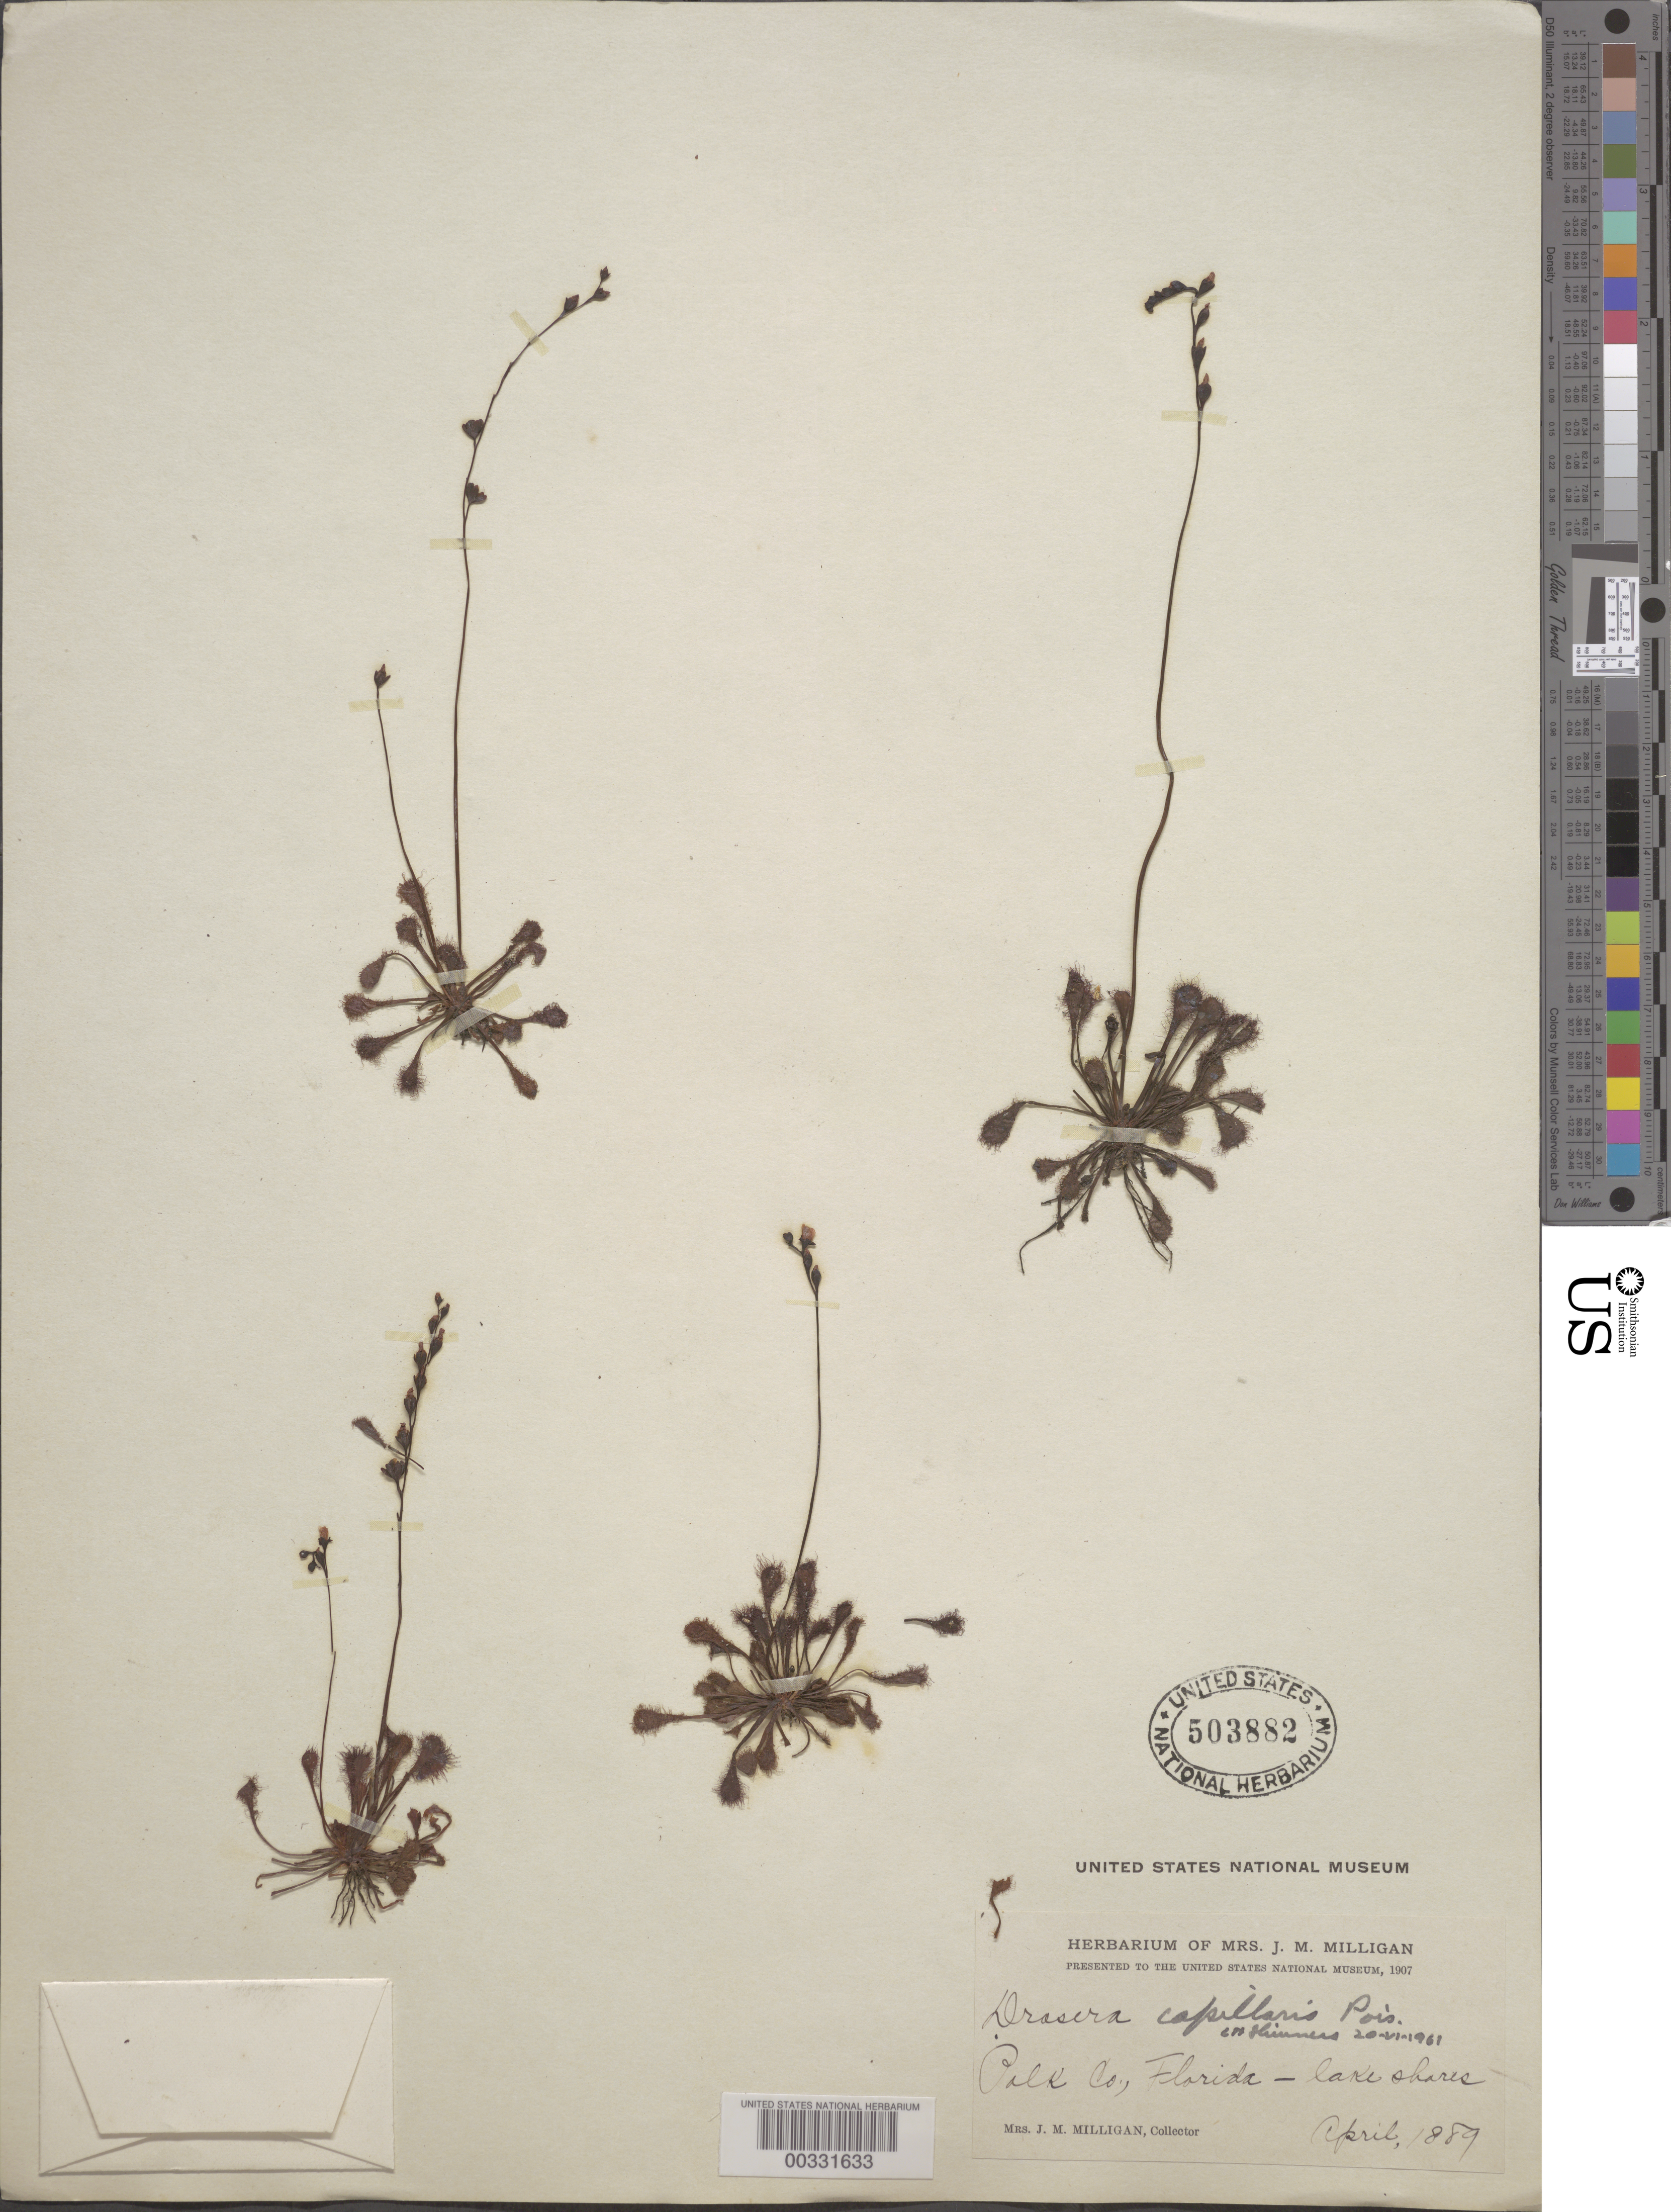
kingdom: Plantae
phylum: Tracheophyta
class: Magnoliopsida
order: Caryophyllales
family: Droseraceae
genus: Drosera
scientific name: Drosera capillaris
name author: Poir.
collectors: J. M. Milligan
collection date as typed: Apr 1889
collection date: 1889-04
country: United States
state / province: Florida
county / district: Polk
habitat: Lake shores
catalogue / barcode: US 503882